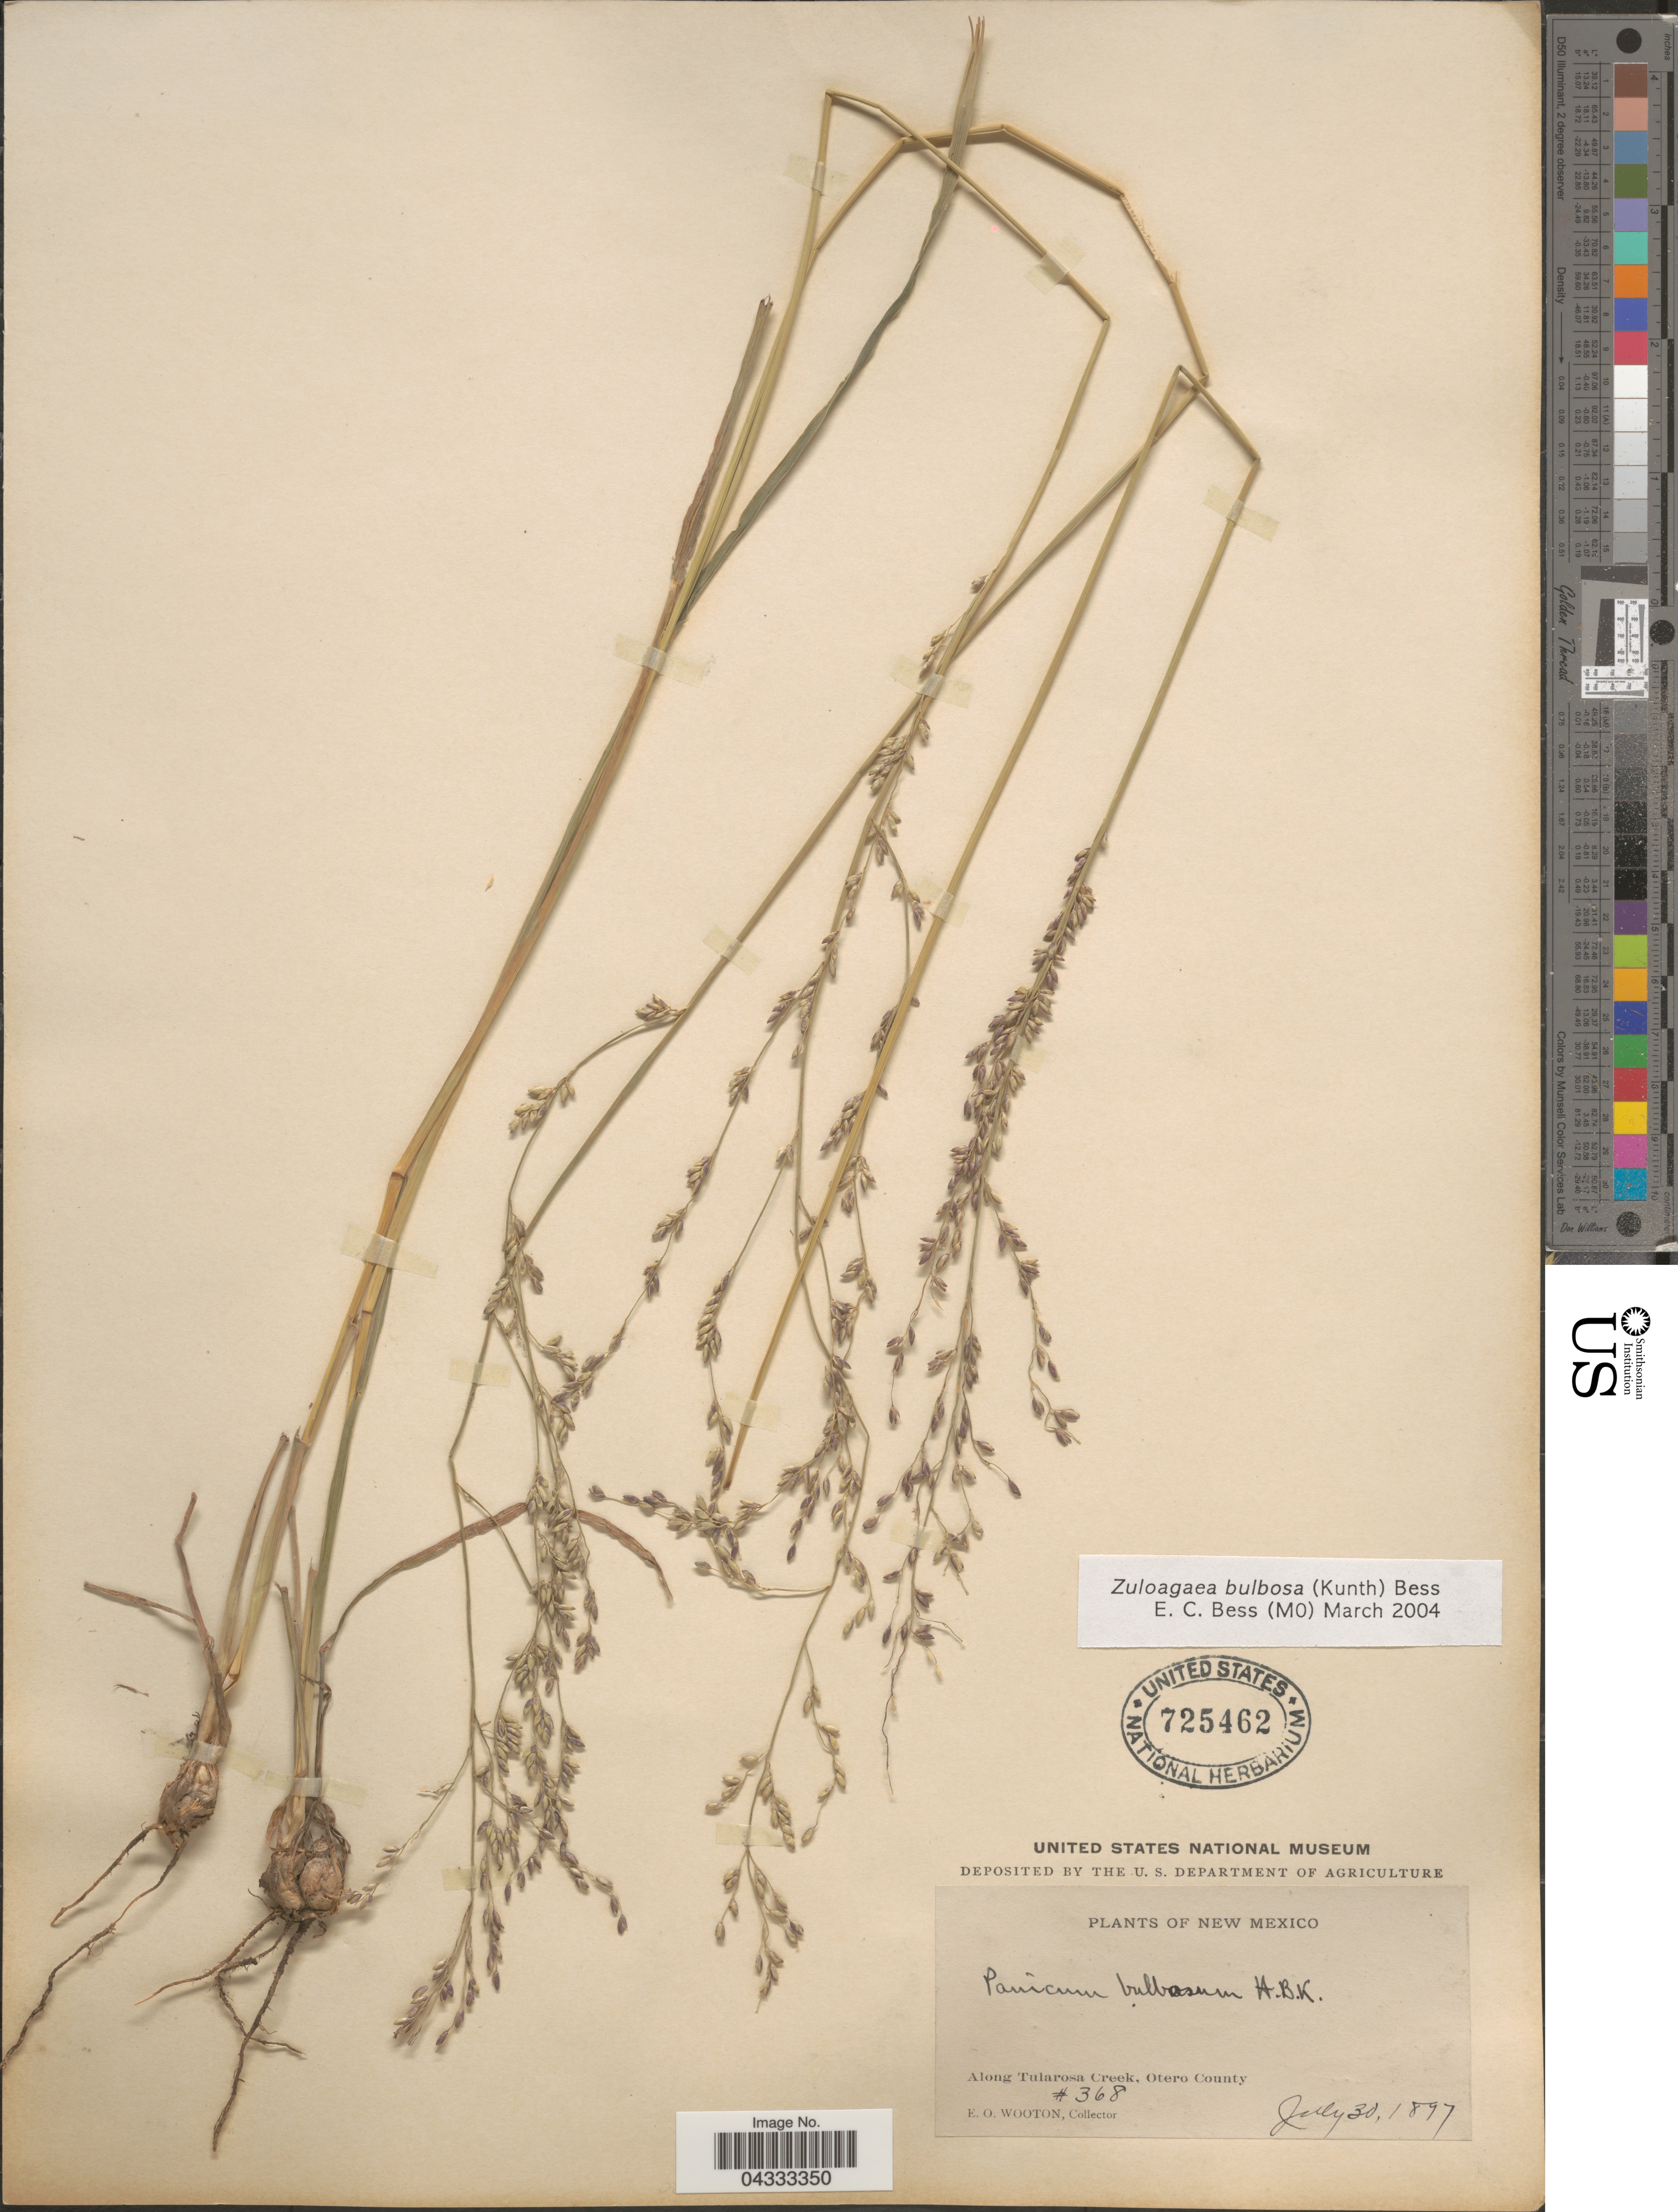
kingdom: Plantae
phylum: Tracheophyta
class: Liliopsida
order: Poales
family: Poaceae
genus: Zuloagaea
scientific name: Zuloagaea bulbosa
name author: (Kunth) E. Bess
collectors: E. O. Wooton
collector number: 368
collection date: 1897-07-30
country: United States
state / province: New Mexico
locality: Along Tularosa Creek, Otero County.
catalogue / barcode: US 725462